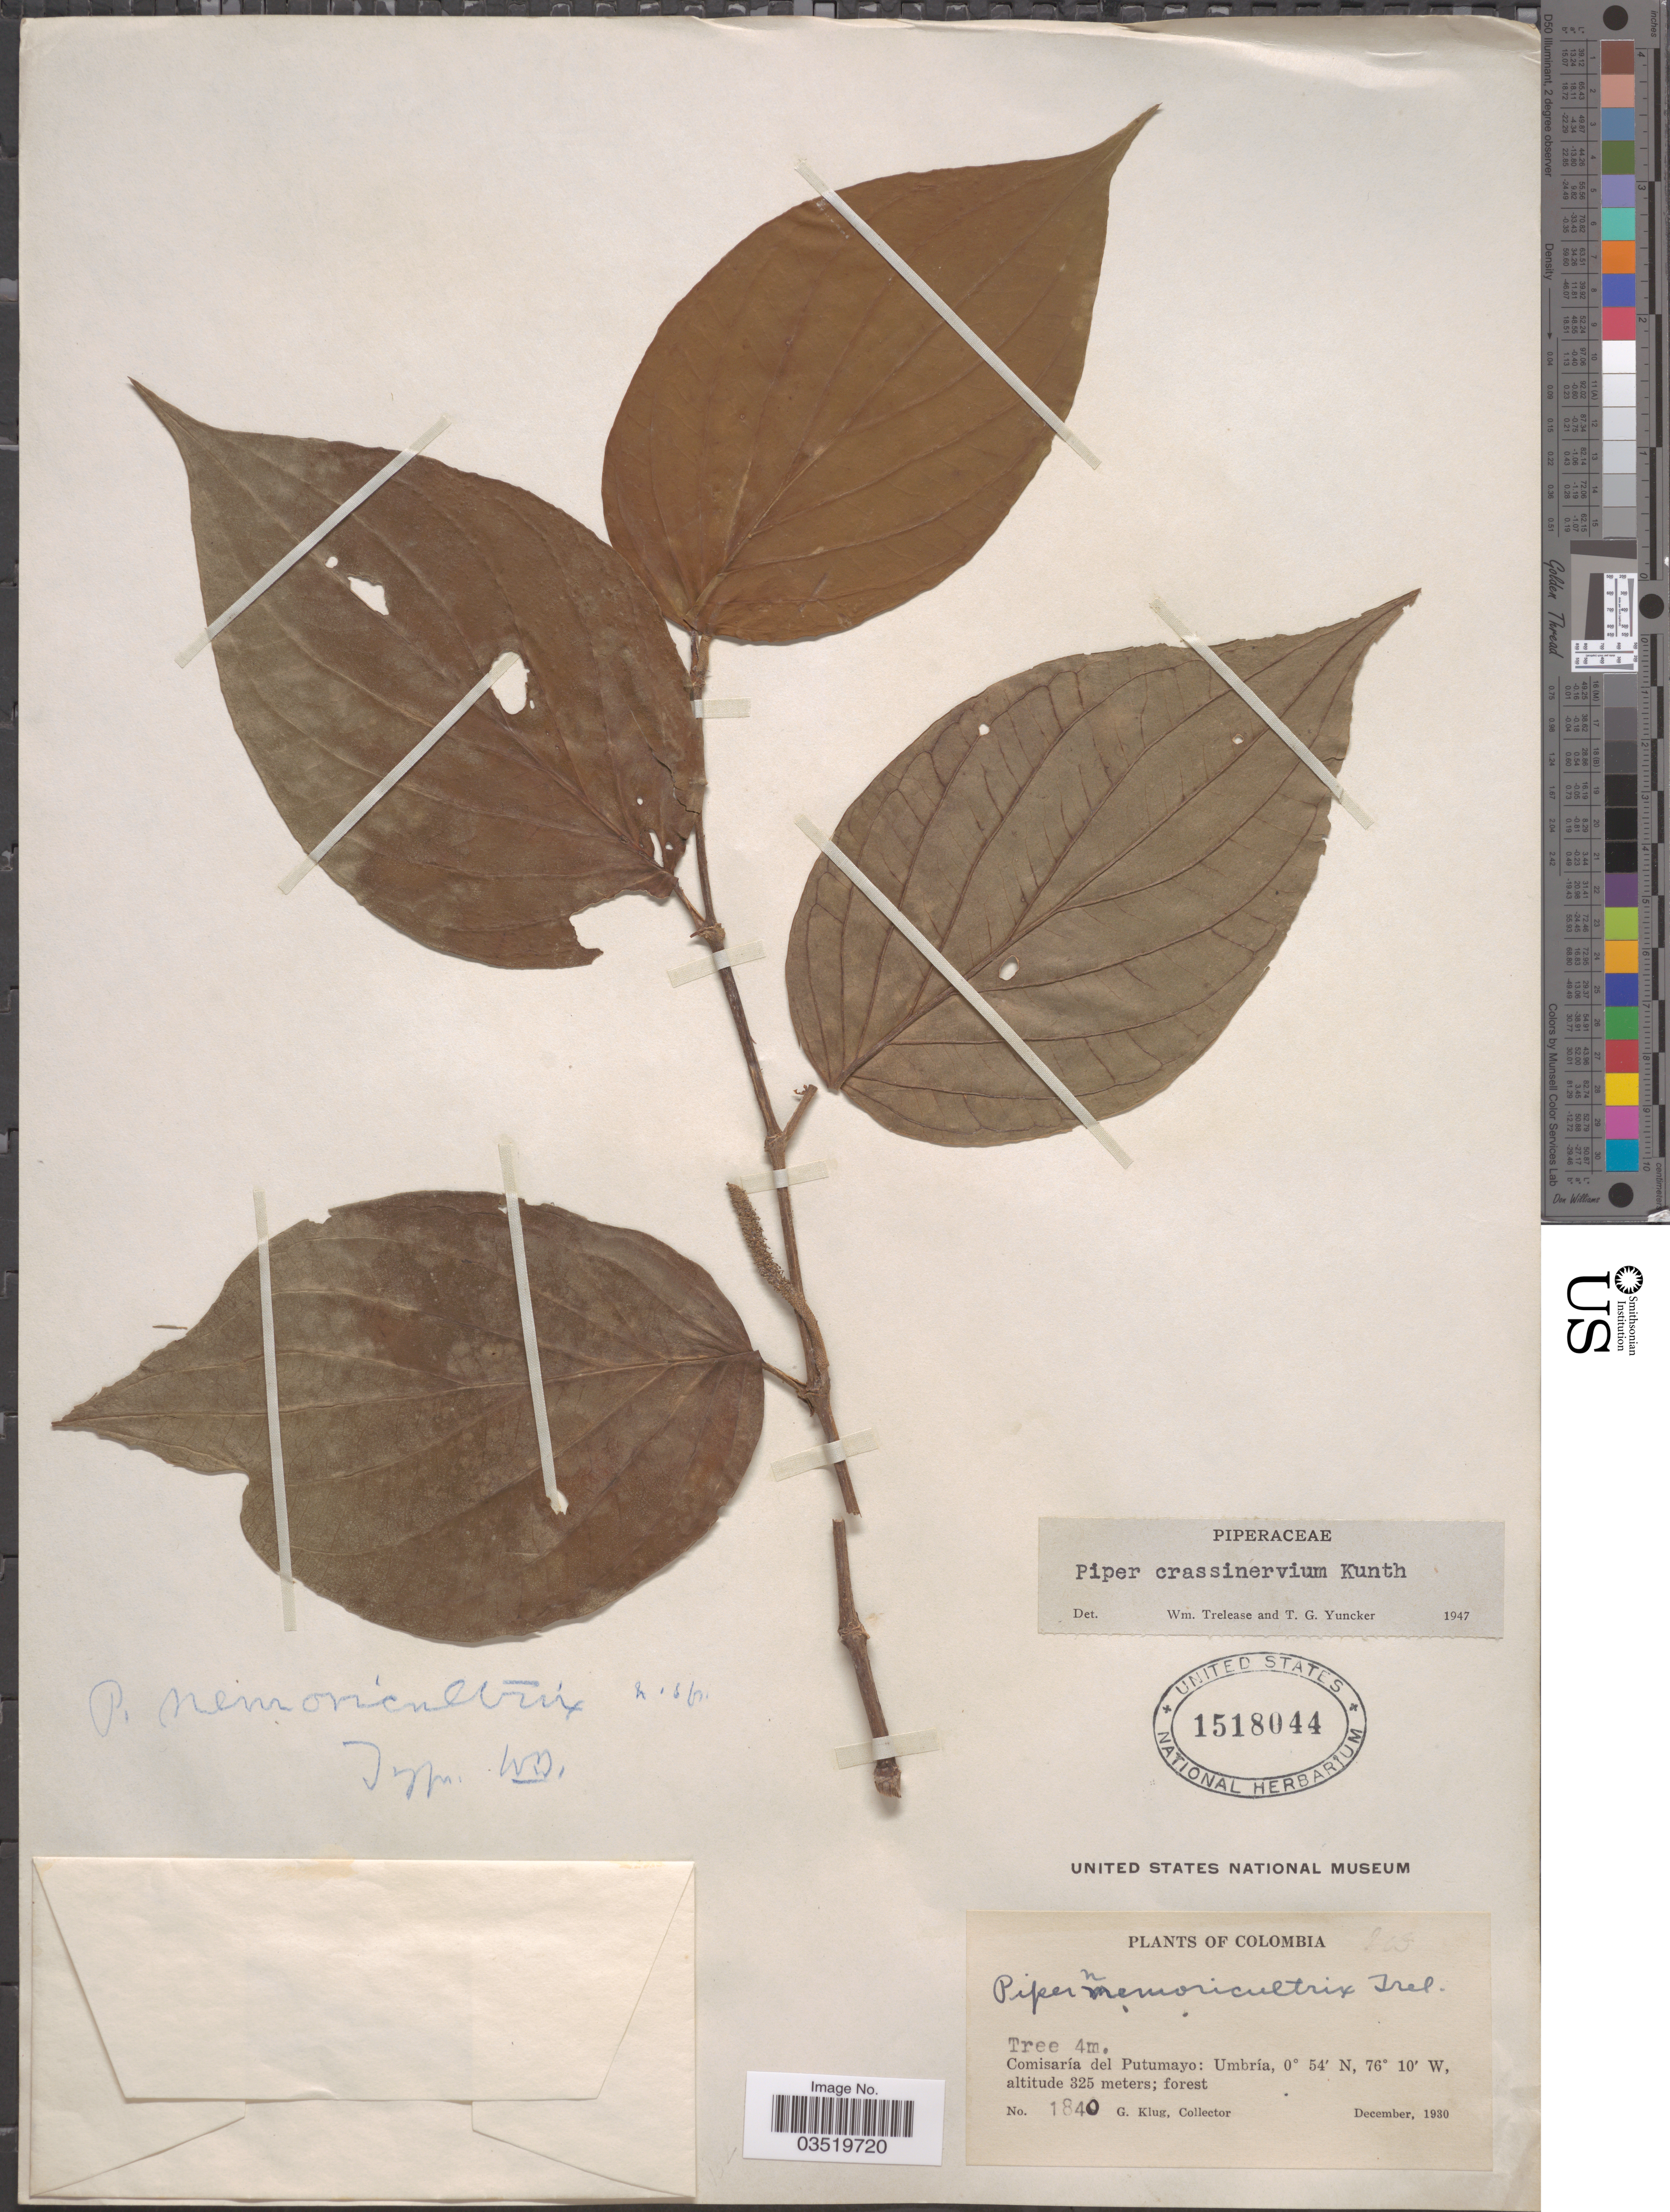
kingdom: Plantae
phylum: Tracheophyta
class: Magnoliopsida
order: Piperales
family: Piperaceae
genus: Piper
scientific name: Piper crassinervium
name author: Kunth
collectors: G. Klug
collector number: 1840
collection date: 1930-12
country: Colombia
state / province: Putumayo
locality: Comisaría del Putumayo: Umbría.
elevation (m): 325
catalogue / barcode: US 1518044